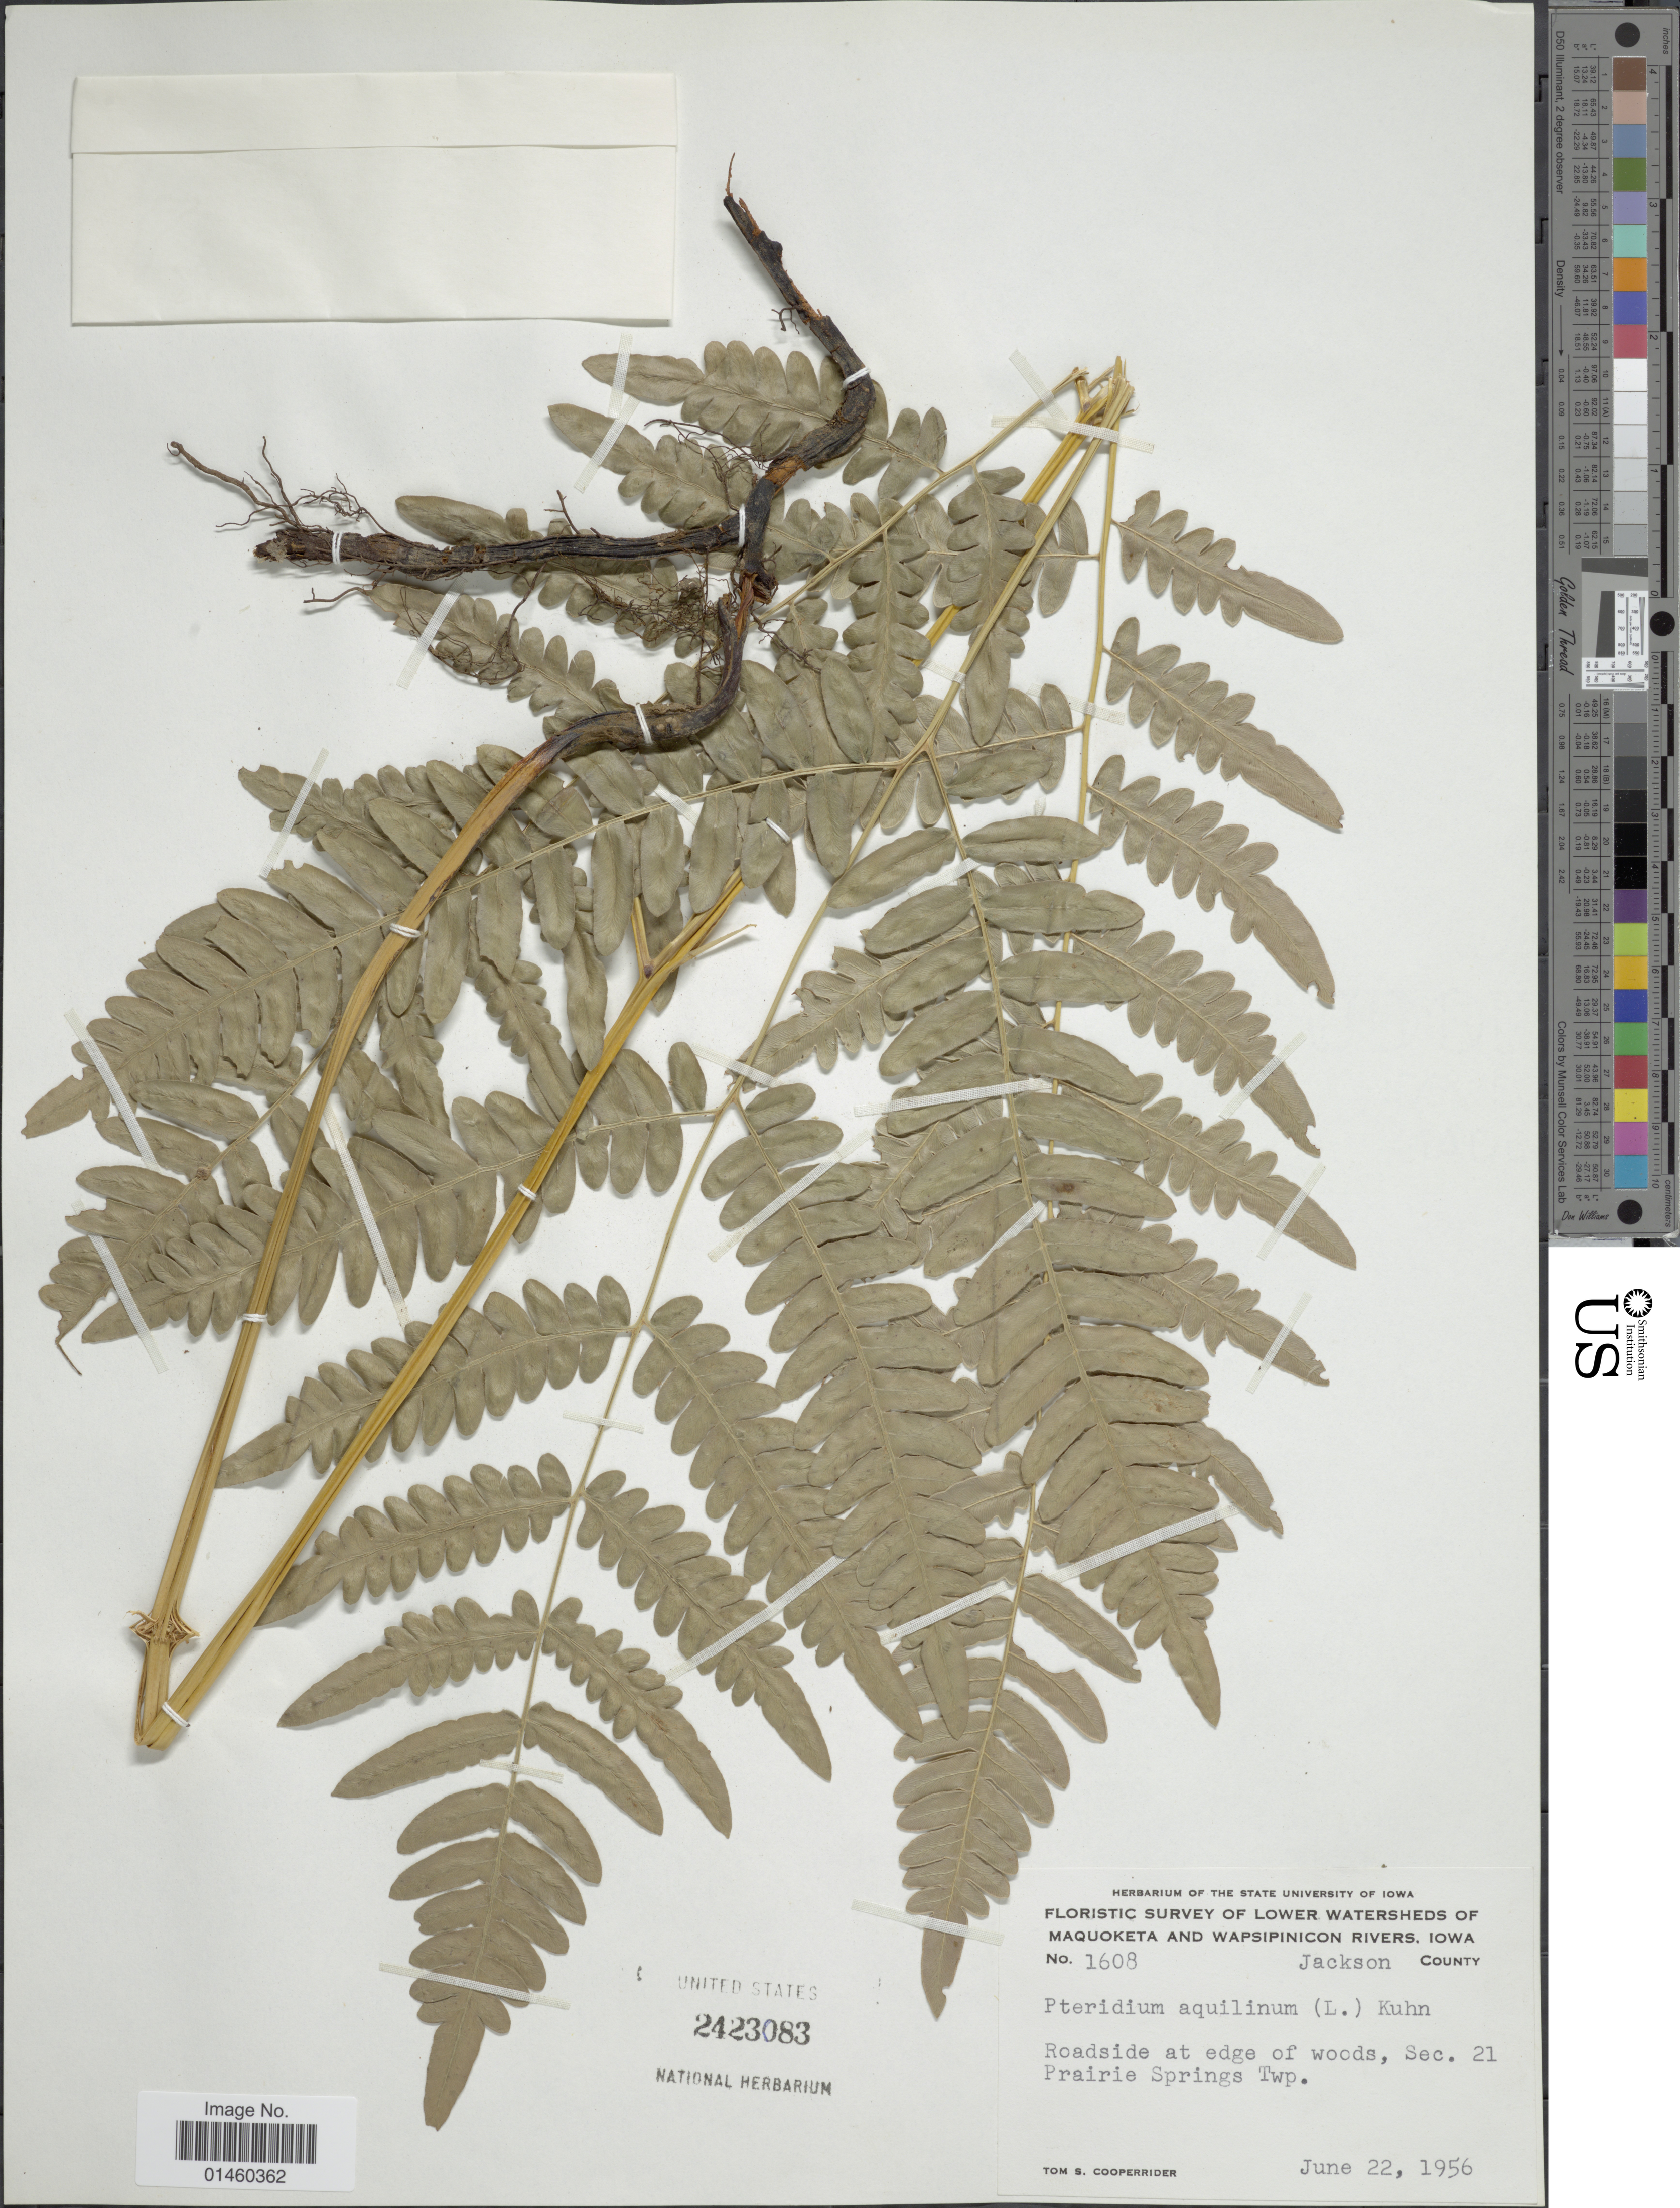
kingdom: Plantae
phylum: Tracheophyta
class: Polypodiopsida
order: Polypodiales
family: Dennstaedtiaceae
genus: Pteridium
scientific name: Pteridium aquilinum var. latiusculum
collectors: T. S. Cooperrider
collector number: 1608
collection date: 1956-06-22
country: United States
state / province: Iowa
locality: Lower Watersheds of Maquoketa and Wapsipinicon Rivers, Jackson County, Roadside at edge of woods, Sec. 21 Prairie Springs Twp.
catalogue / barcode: US 2423083